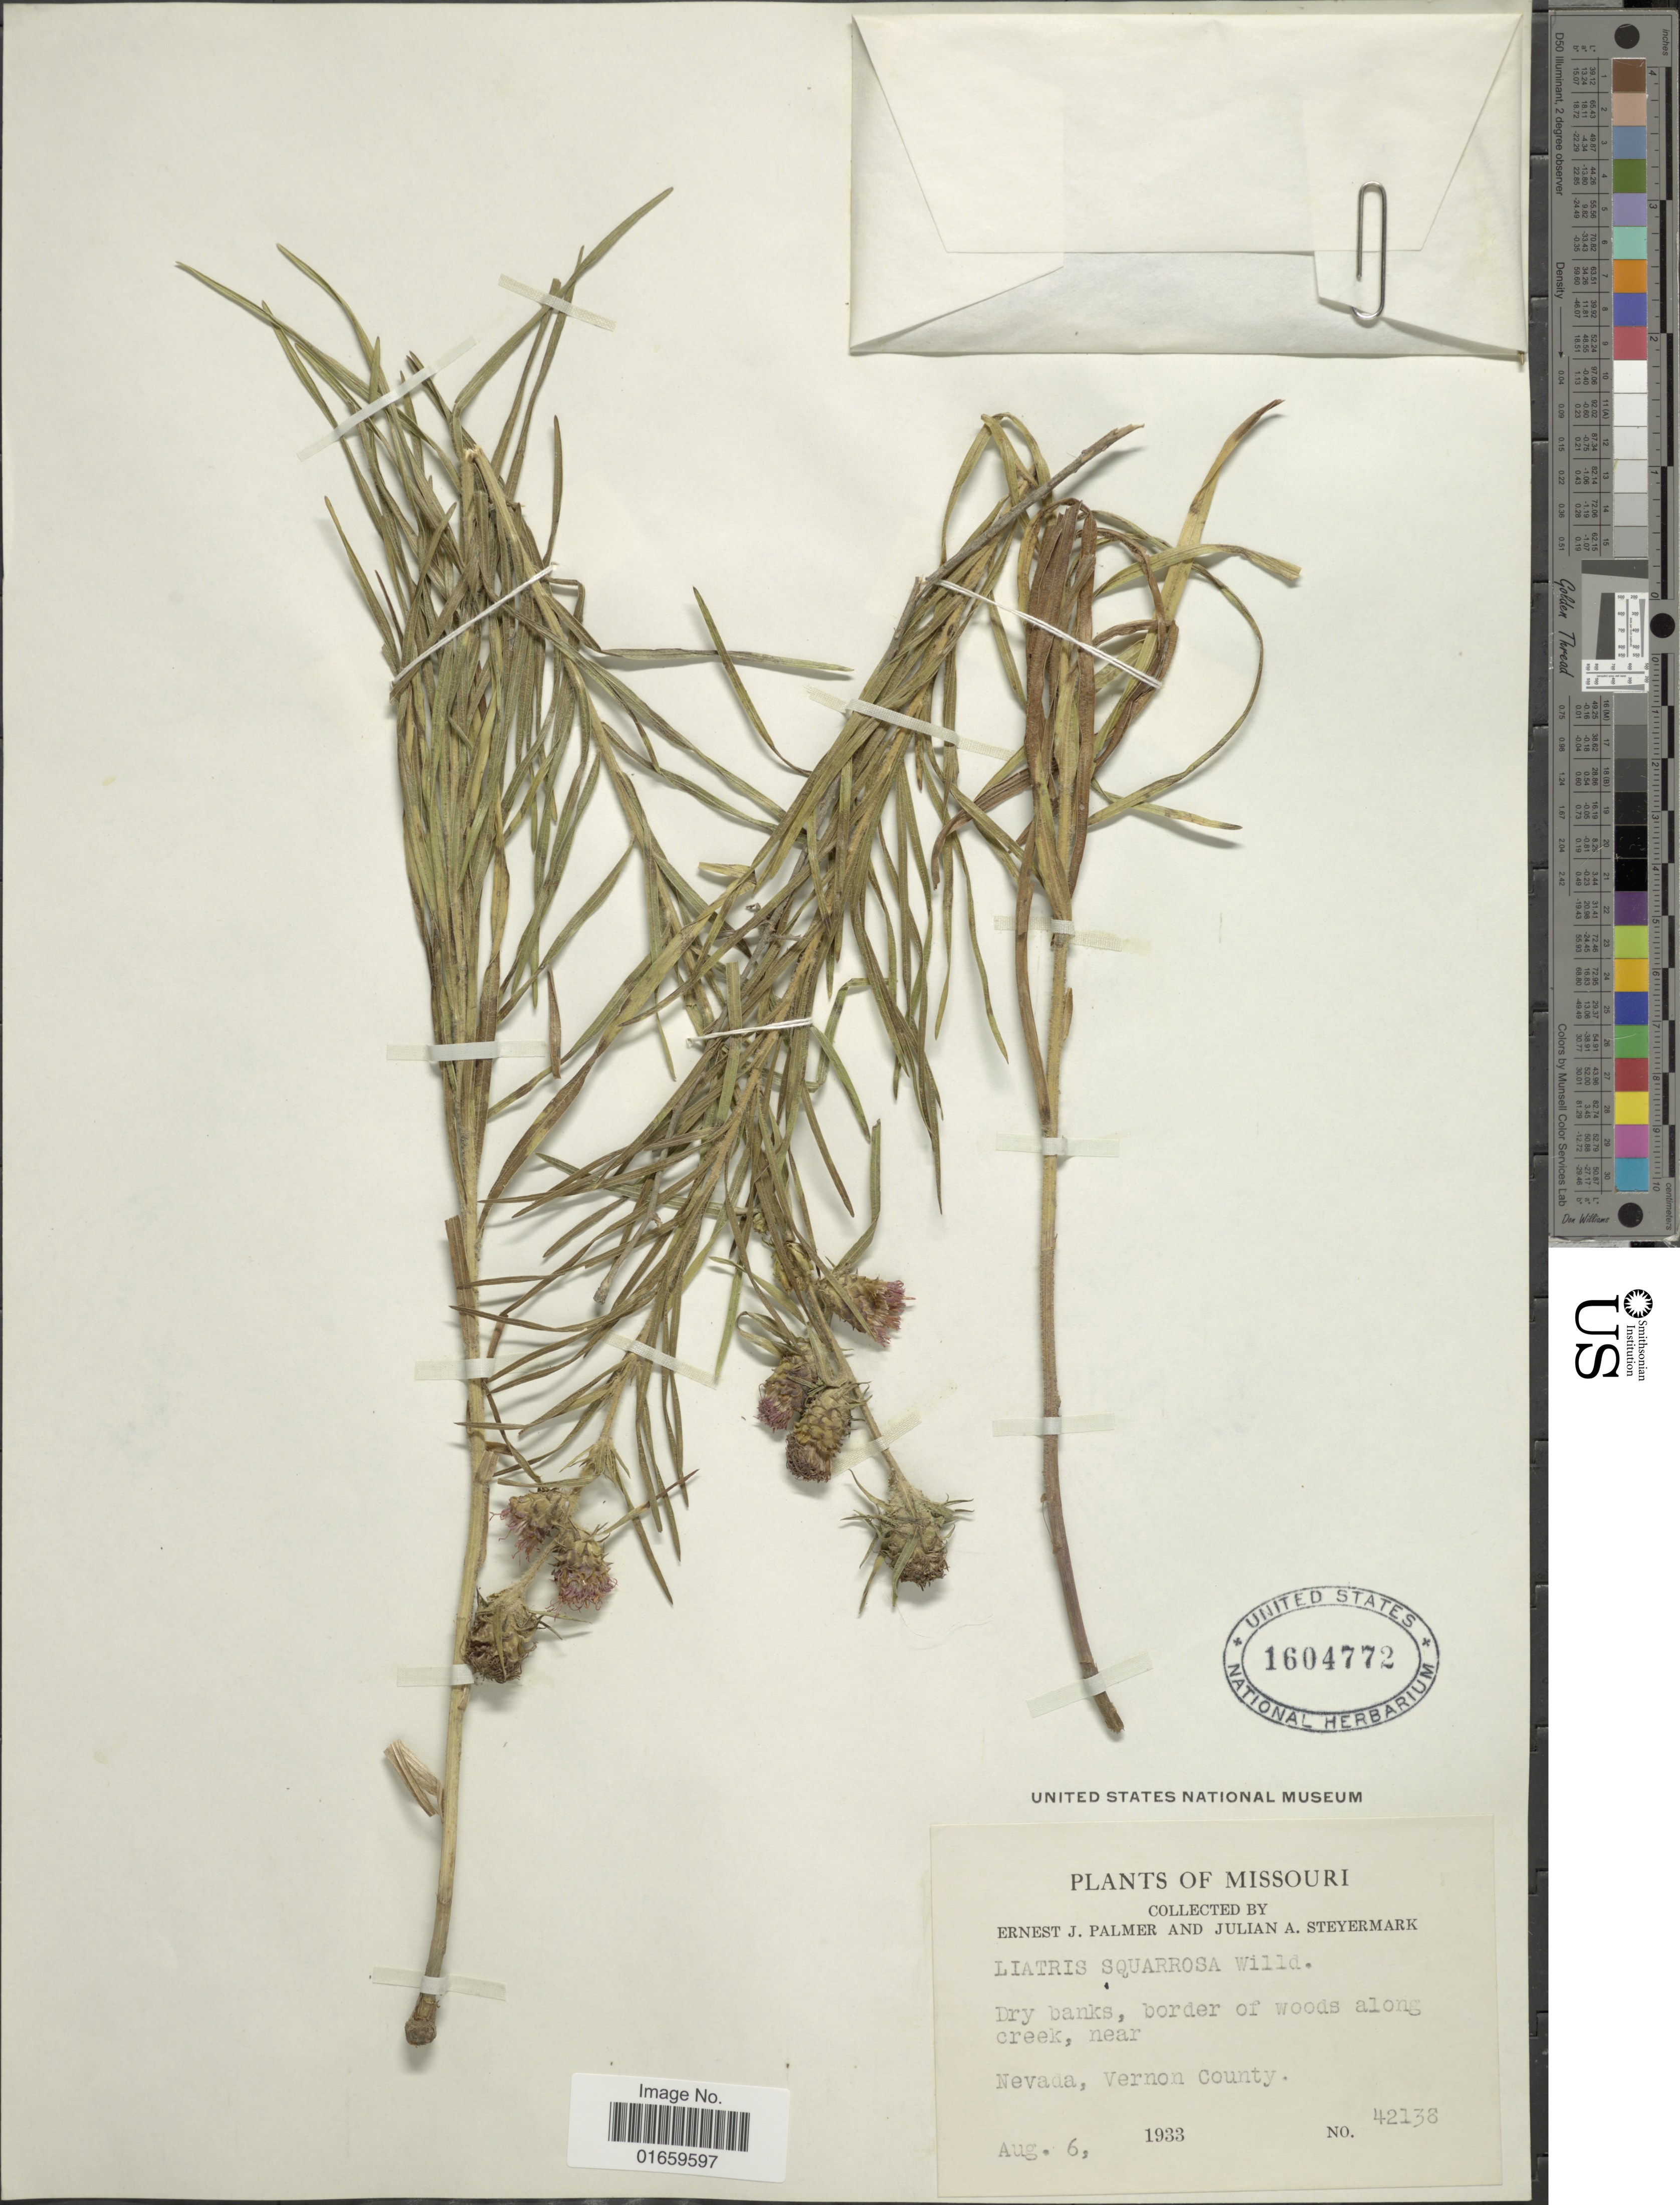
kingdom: Plantae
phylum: Tracheophyta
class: Magnoliopsida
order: Asterales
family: Asteraceae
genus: Liatris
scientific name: Liatris squarrosa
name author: (L.) Michx.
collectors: E. J. Palmer & J. Steyermark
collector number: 42138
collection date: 1933-08-06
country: United States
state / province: Missouri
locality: Near Nevada, Vernon County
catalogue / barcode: US 1604772